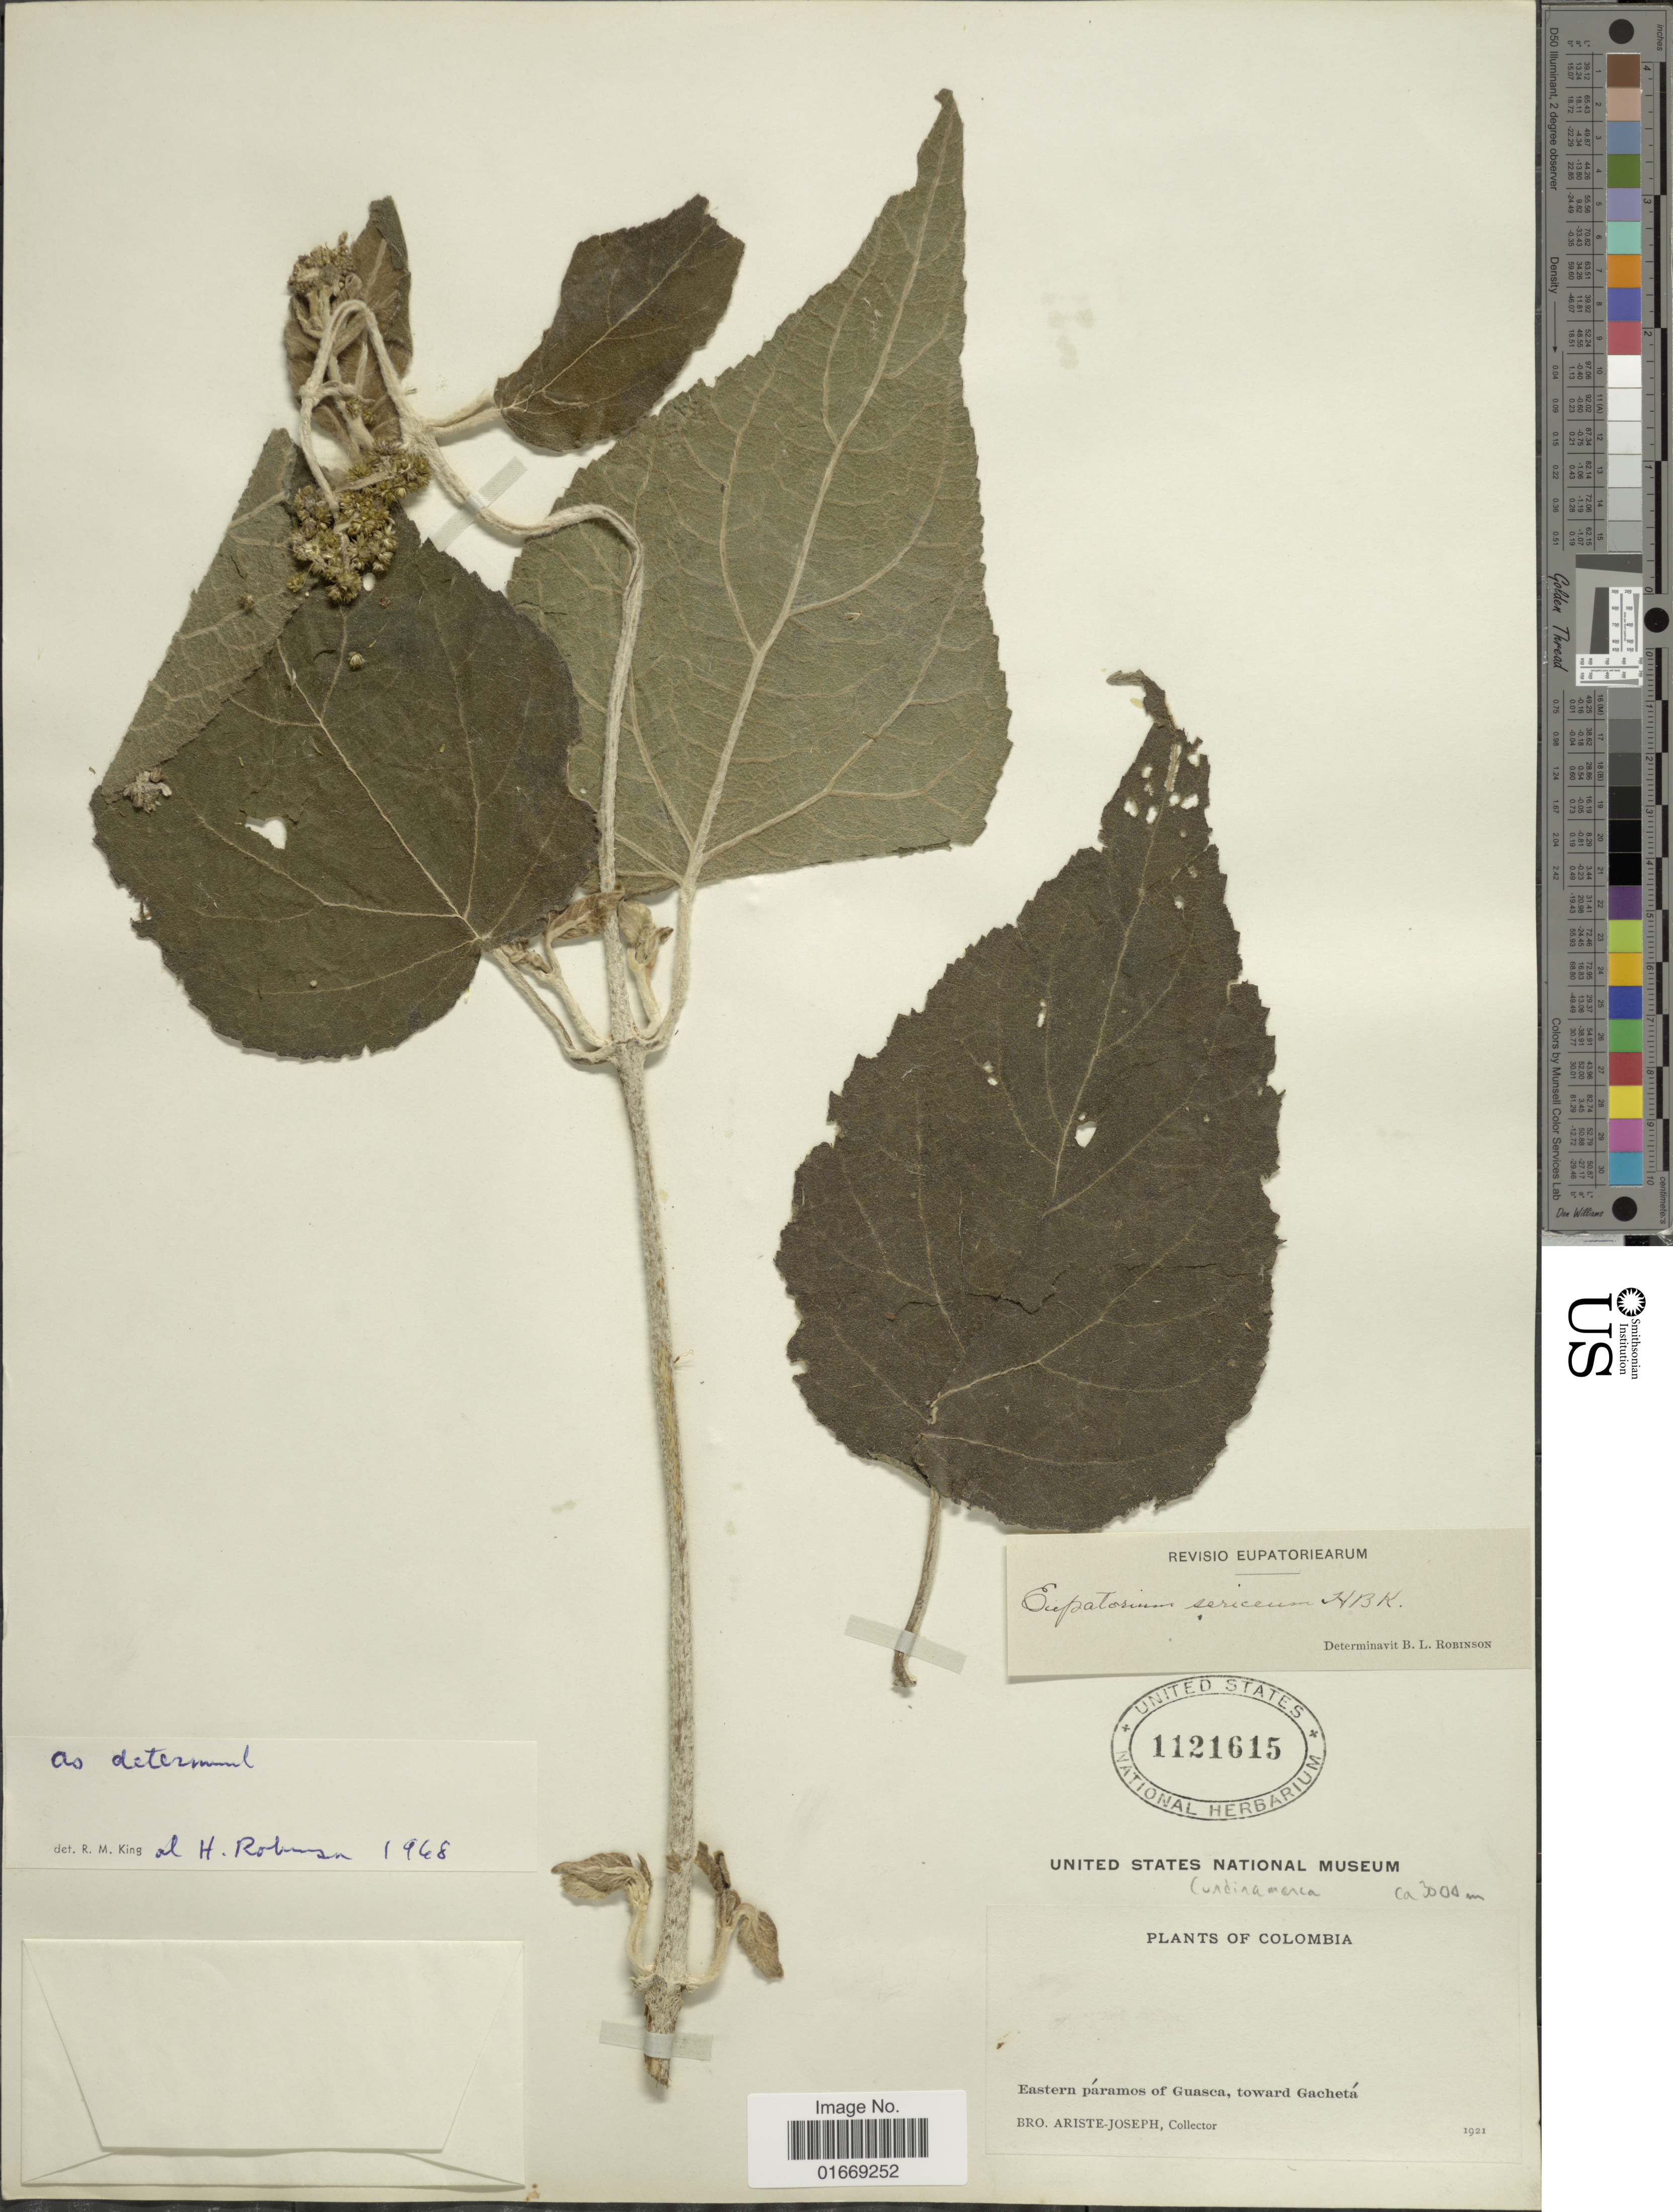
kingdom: Plantae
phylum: Tracheophyta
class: Magnoliopsida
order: Asterales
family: Asteraceae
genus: Hebeclinium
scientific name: Hebeclinium sericeum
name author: (Kunth) R.M. King & H. Rob.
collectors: Bro. Ariste-Joseph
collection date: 1921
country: Colombia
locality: Eastern páramos of Guasca, toward Gachetá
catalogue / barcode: US 1121615